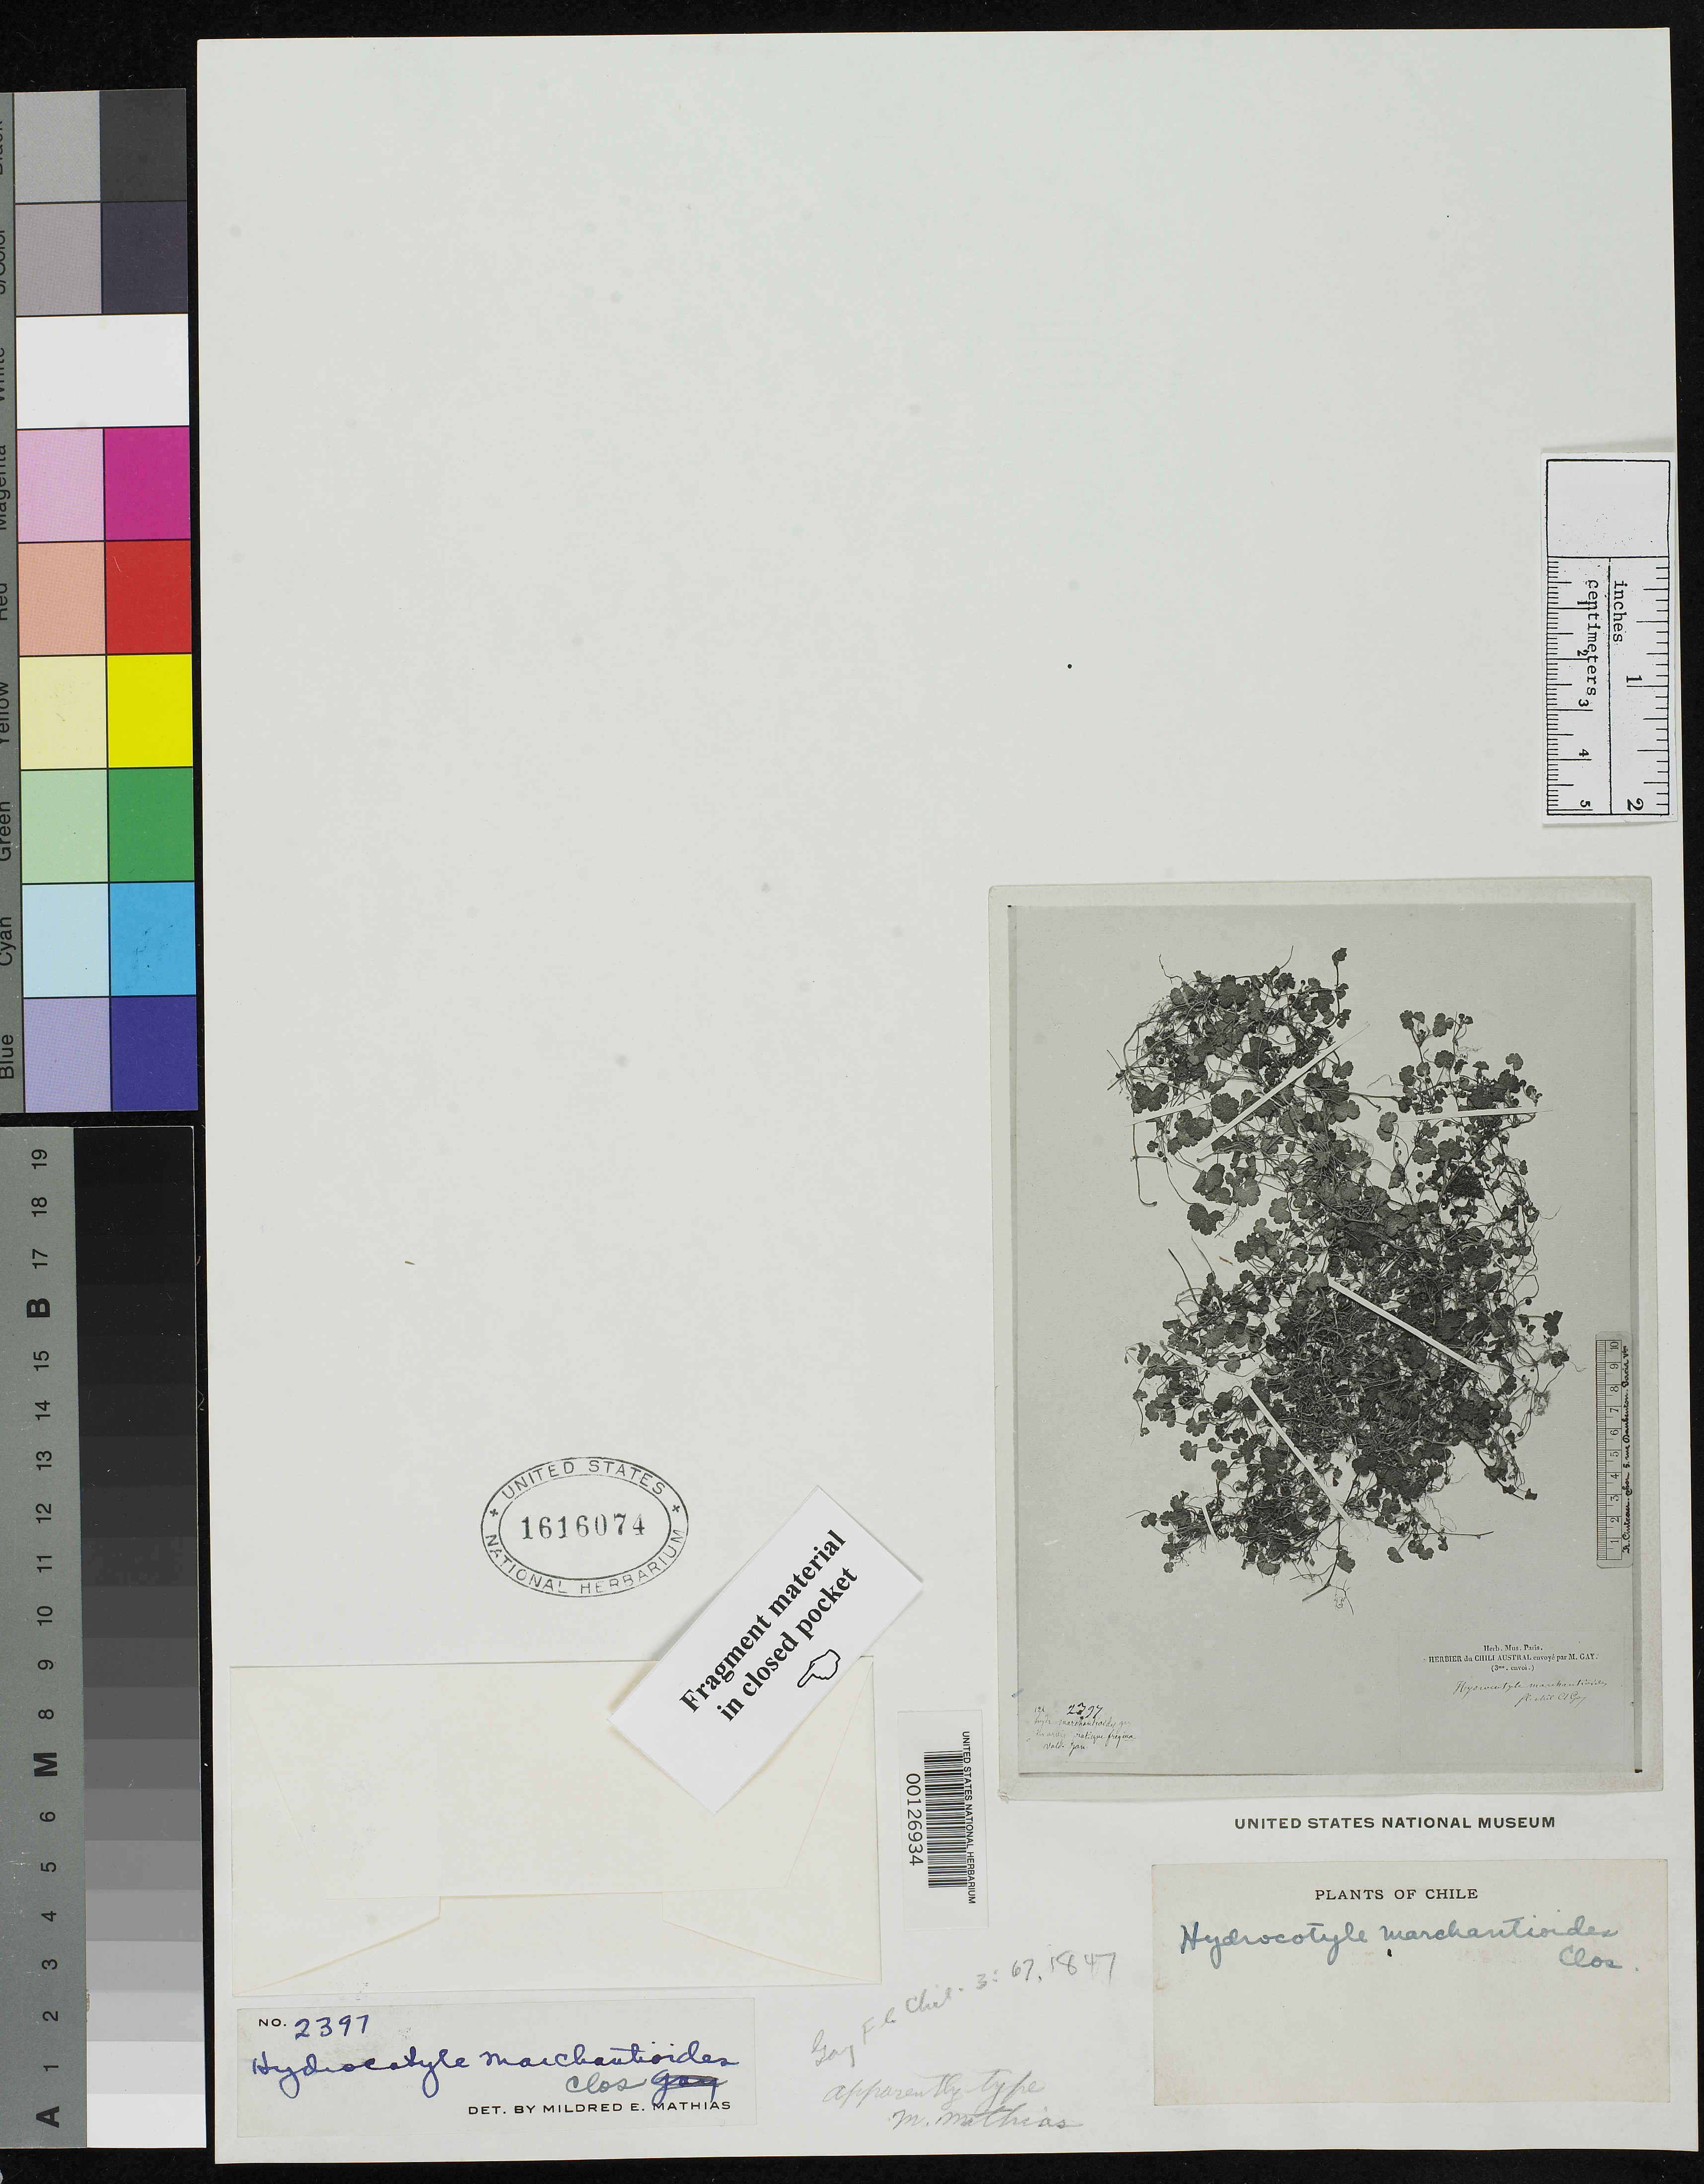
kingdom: Plantae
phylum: Tracheophyta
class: Magnoliopsida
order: Apiales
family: Araliaceae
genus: Hydrocotyle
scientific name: Hydrocotyle marchanthioides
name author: Clos in Gay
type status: Type Material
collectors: C. Gay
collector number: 2397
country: Chile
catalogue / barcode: US 1616074